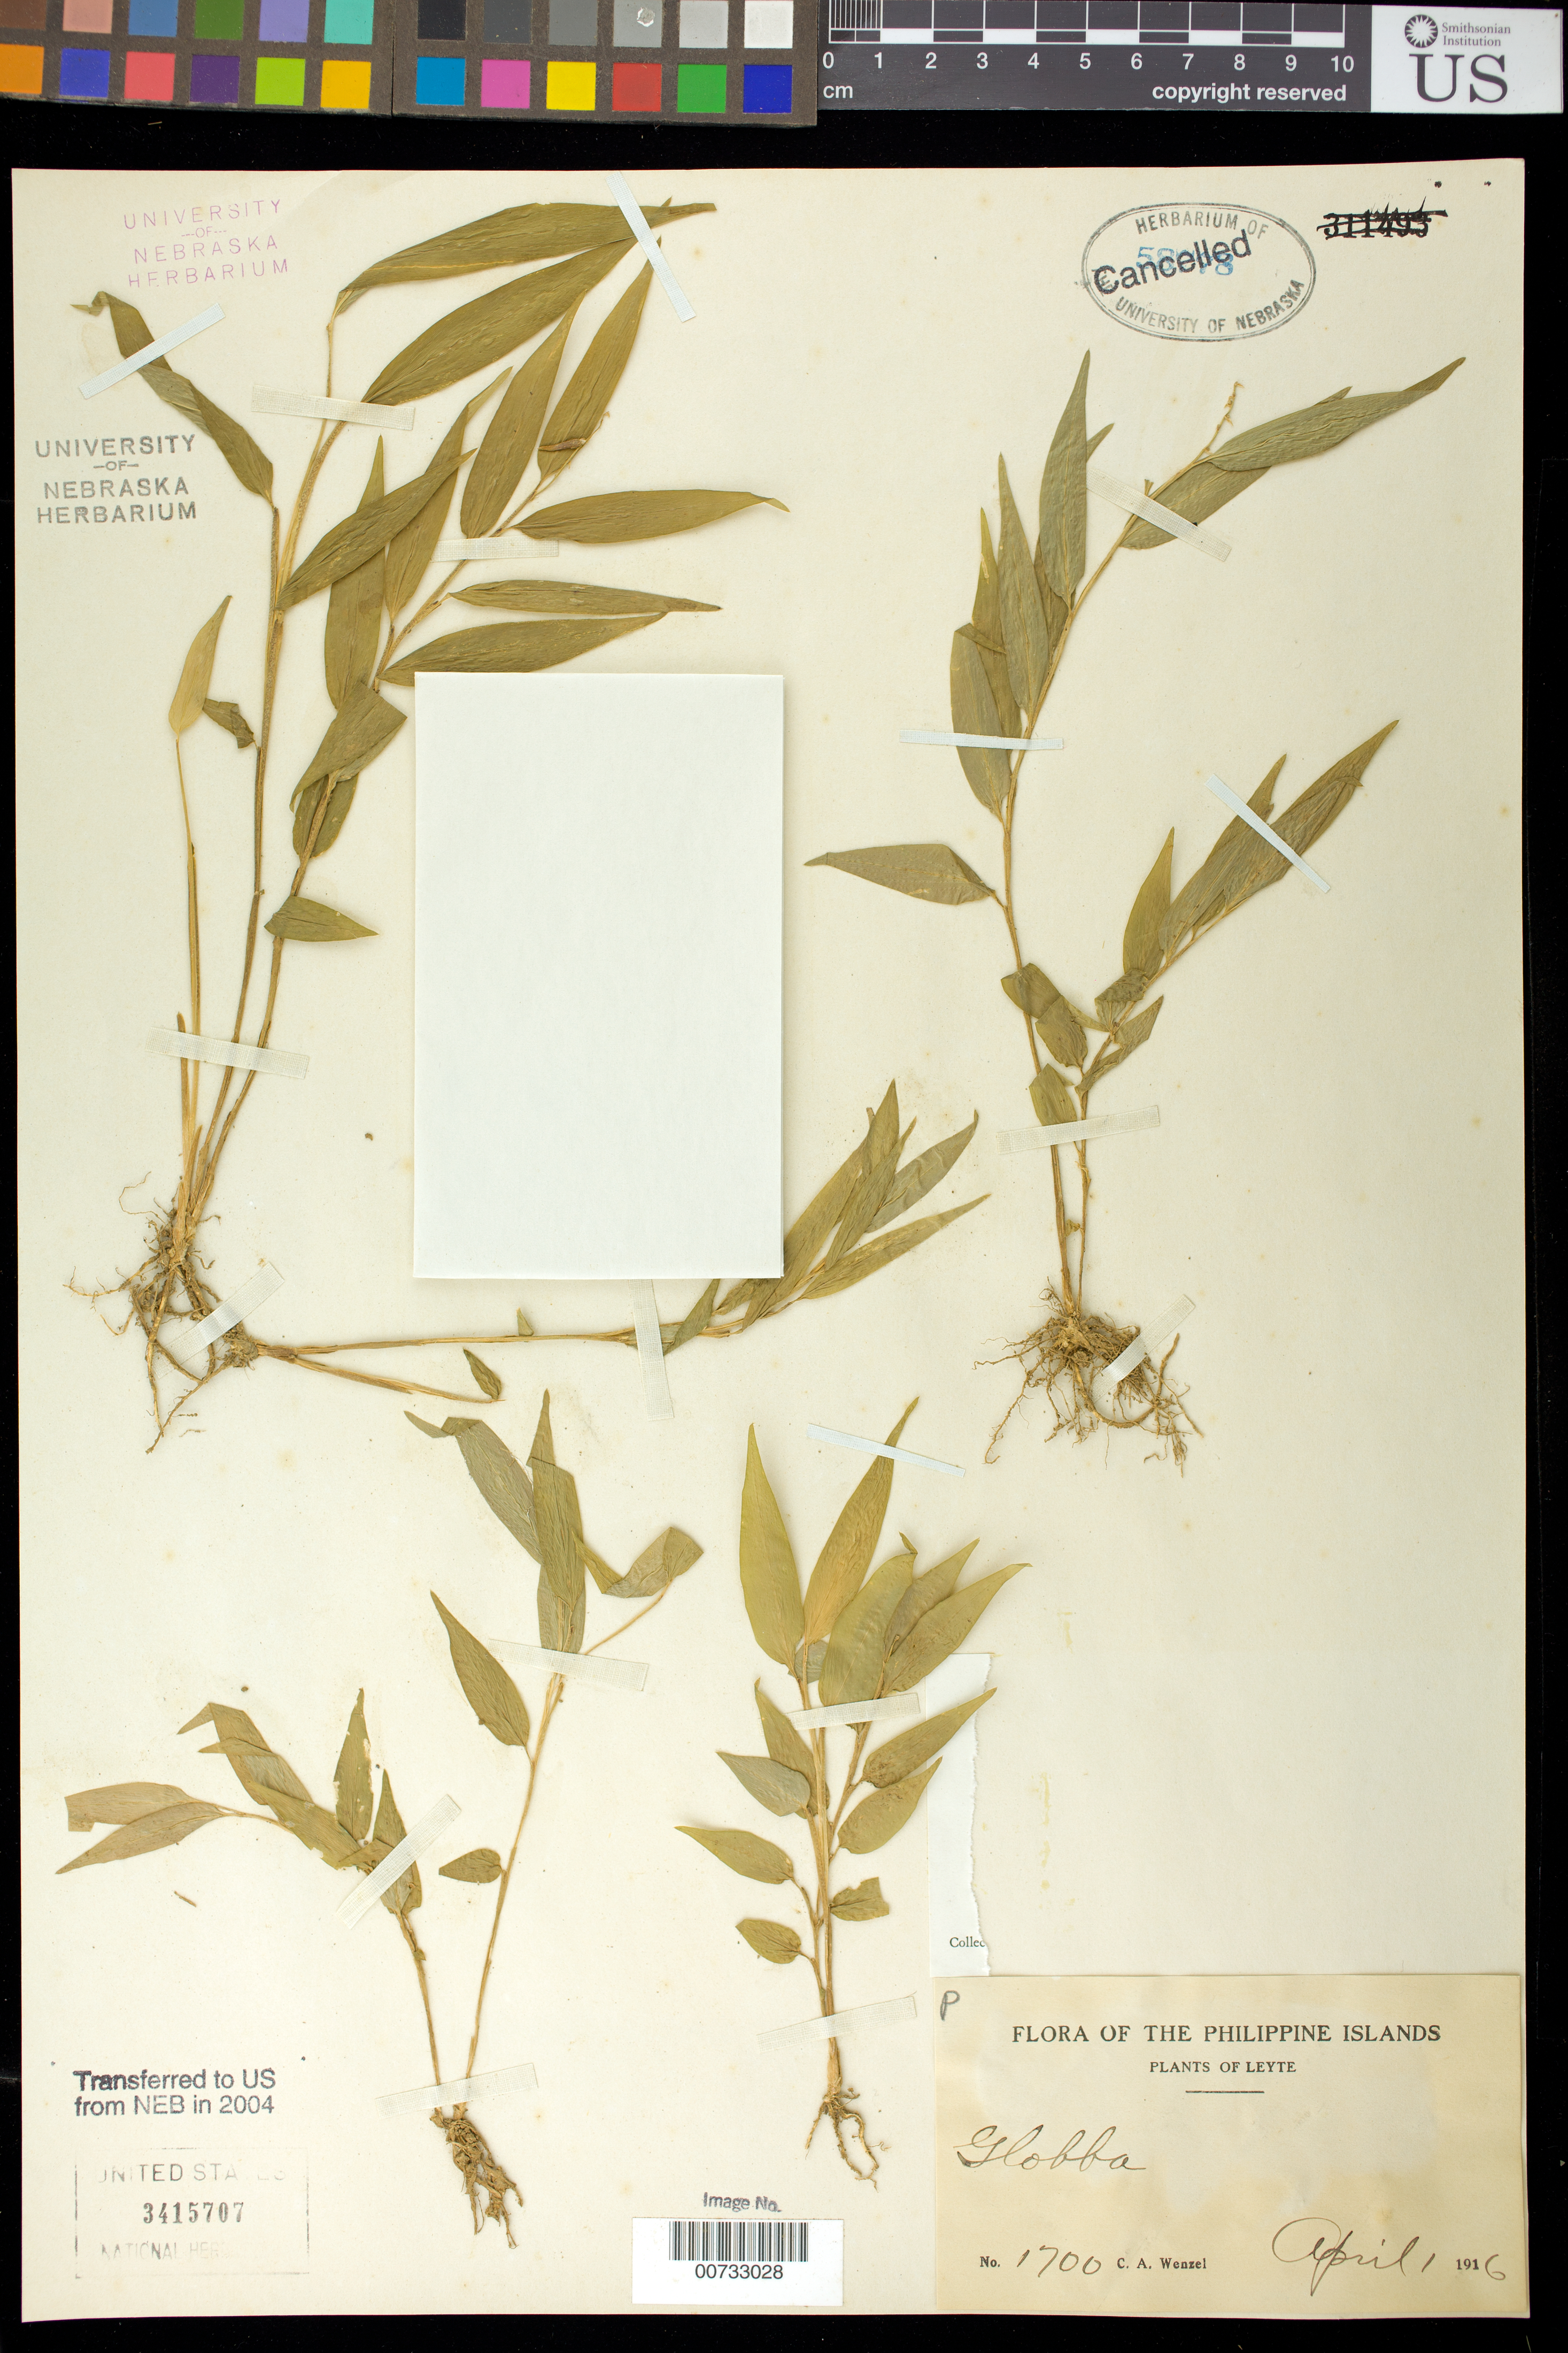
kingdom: Plantae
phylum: Tracheophyta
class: Liliopsida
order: Zingiberales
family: Zingiberaceae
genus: Globba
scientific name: Globba sp.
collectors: C. Wenzel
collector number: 1700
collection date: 1916-04-01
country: Philippines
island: Leyte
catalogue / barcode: US 3415707